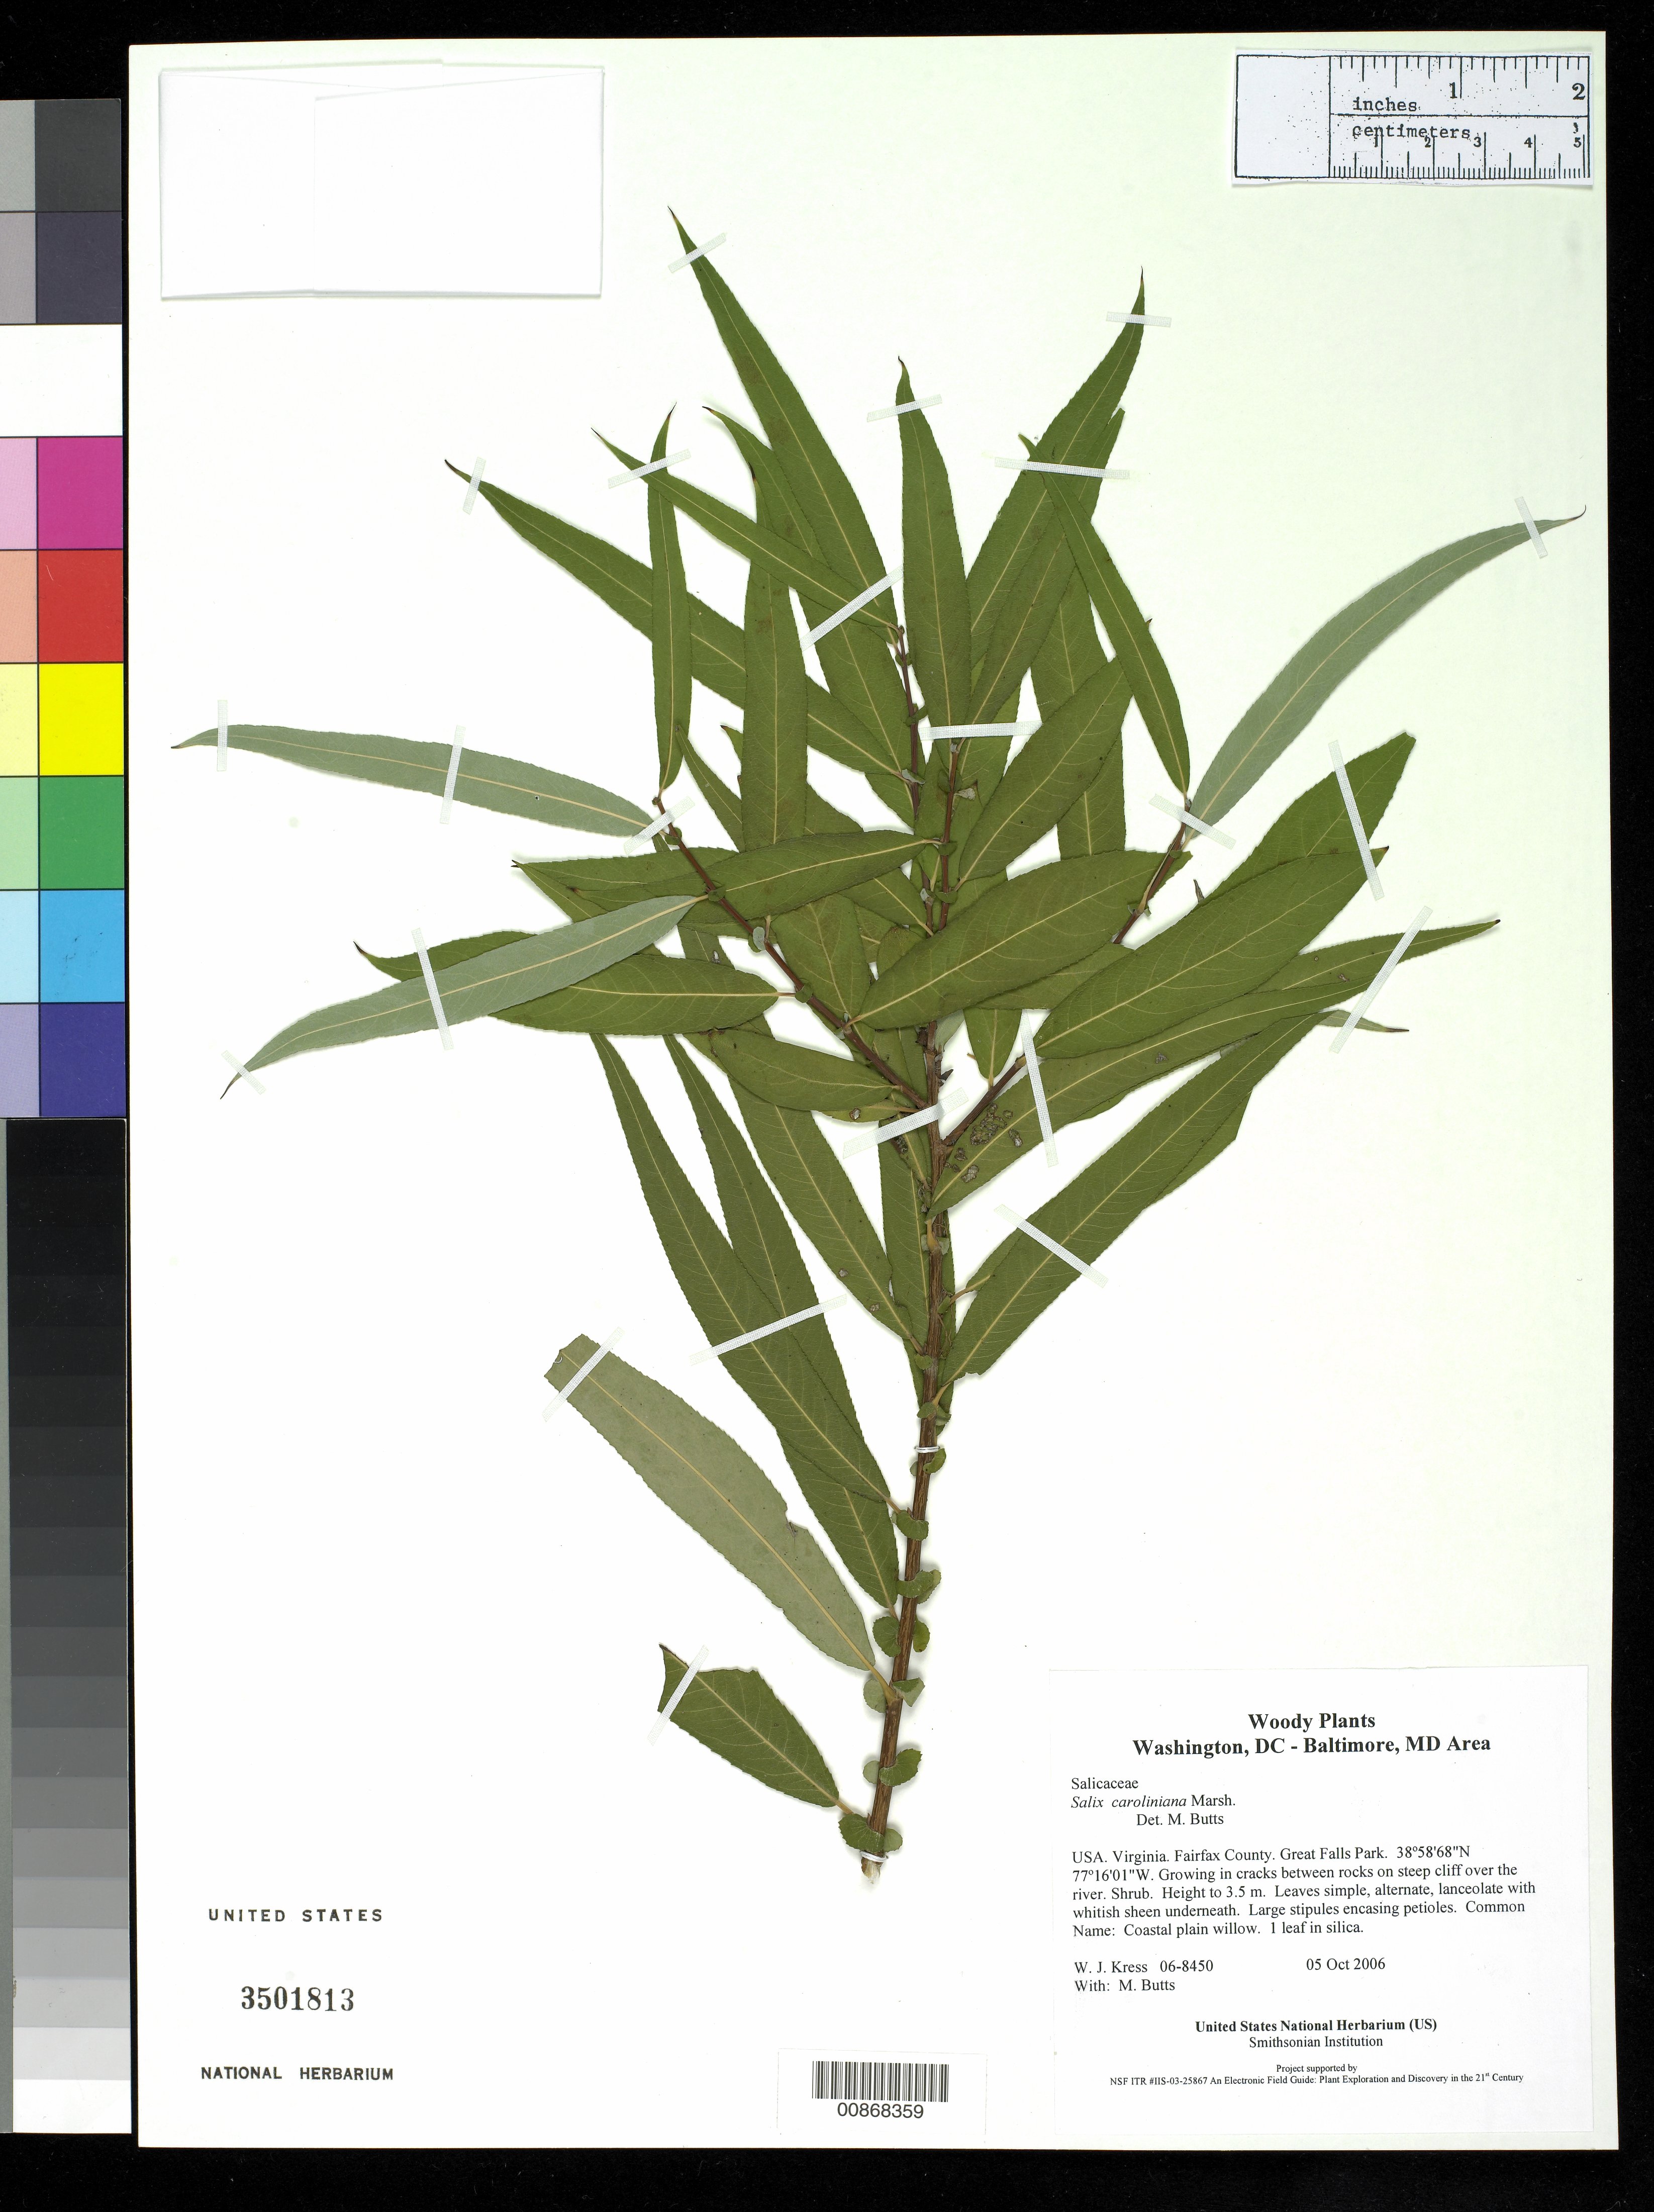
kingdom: Plantae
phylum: Tracheophyta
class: Magnoliopsida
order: Malpighiales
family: Salicaceae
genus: Salix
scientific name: Salix caroliniana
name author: Michx.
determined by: Butts, M. B.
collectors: W. J. Kress & M. B. Butts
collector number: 06-8450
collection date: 2006-10-05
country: United States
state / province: Virginia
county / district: Fairfax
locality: Great Falls Park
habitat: Growing in cracks between rocks on steep cliff over the river.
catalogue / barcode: US 3501813